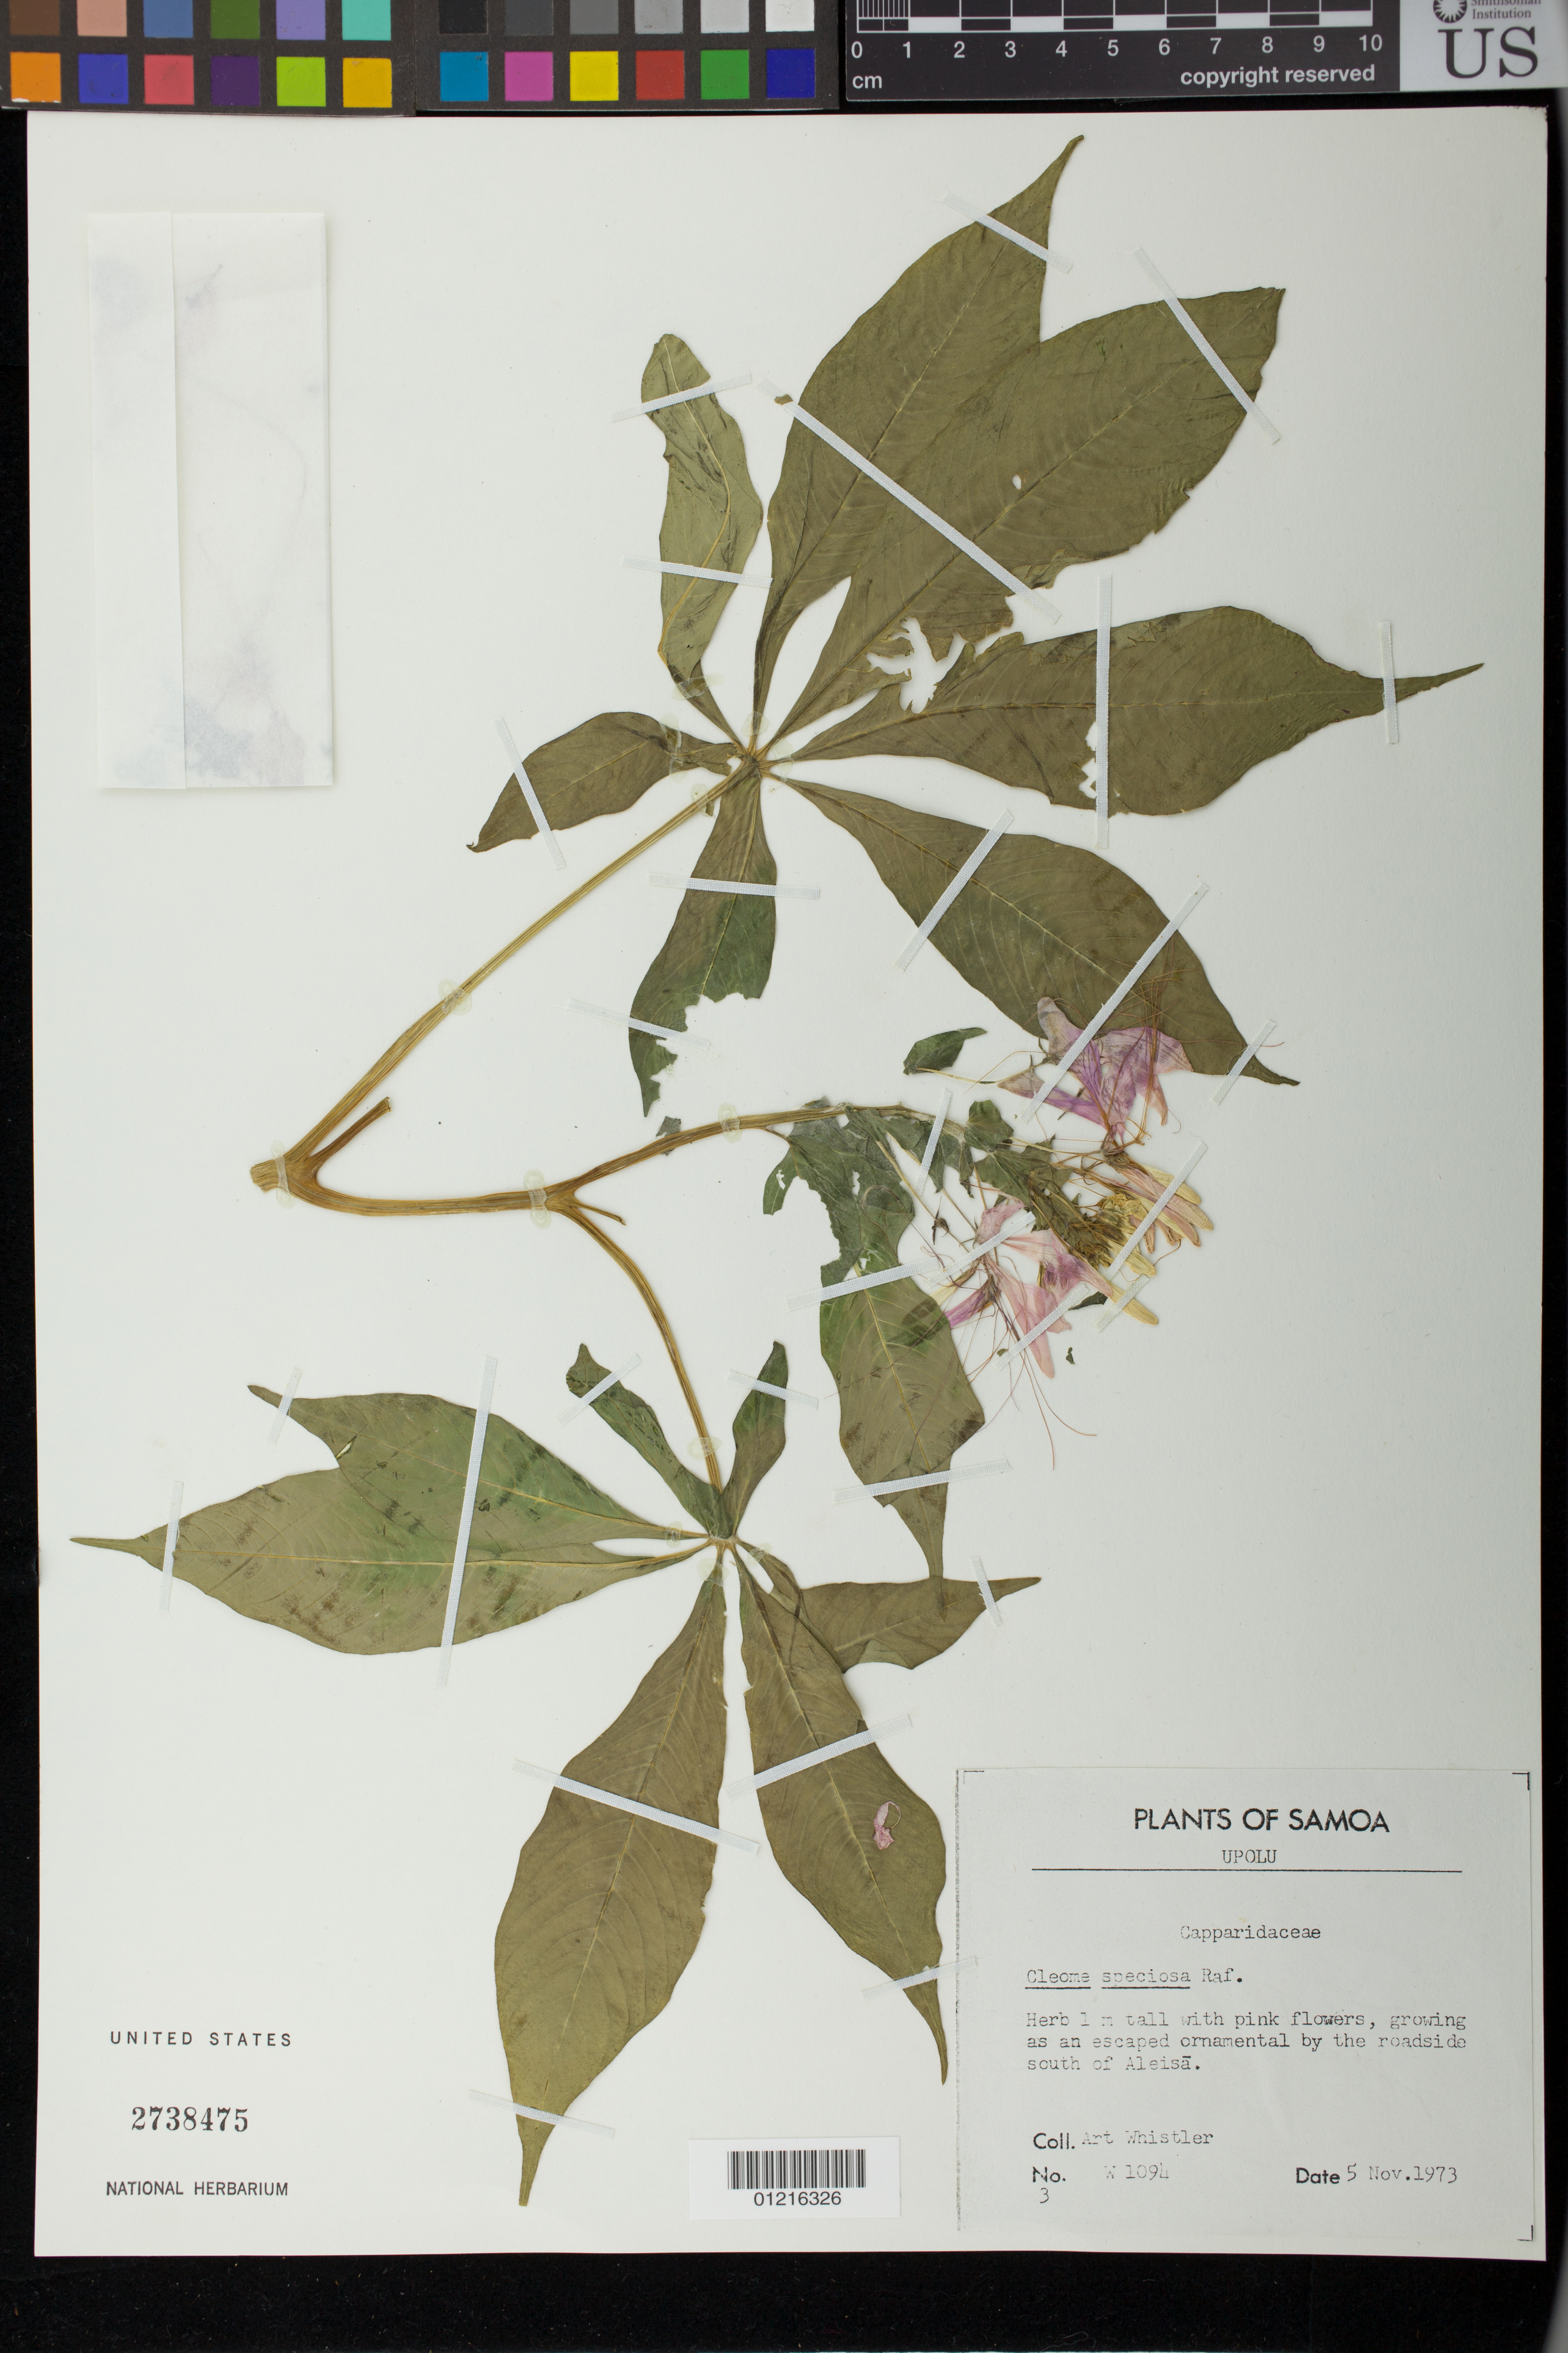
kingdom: Plantae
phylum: Tracheophyta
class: Magnoliopsida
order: Brassicales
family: Cleomaceae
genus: Cleoserrata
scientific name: Cleoserrata speciosa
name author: (Raf.) Iltis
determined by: Wagner, W. L., (BOT), Smithsonian Institution - National Museum of Natural History (UNITED STATES)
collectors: A. Whistler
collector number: W 1094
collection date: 1973-11-05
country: Samoa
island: Upolu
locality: The roadside south of Aleisà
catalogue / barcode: US 2738475